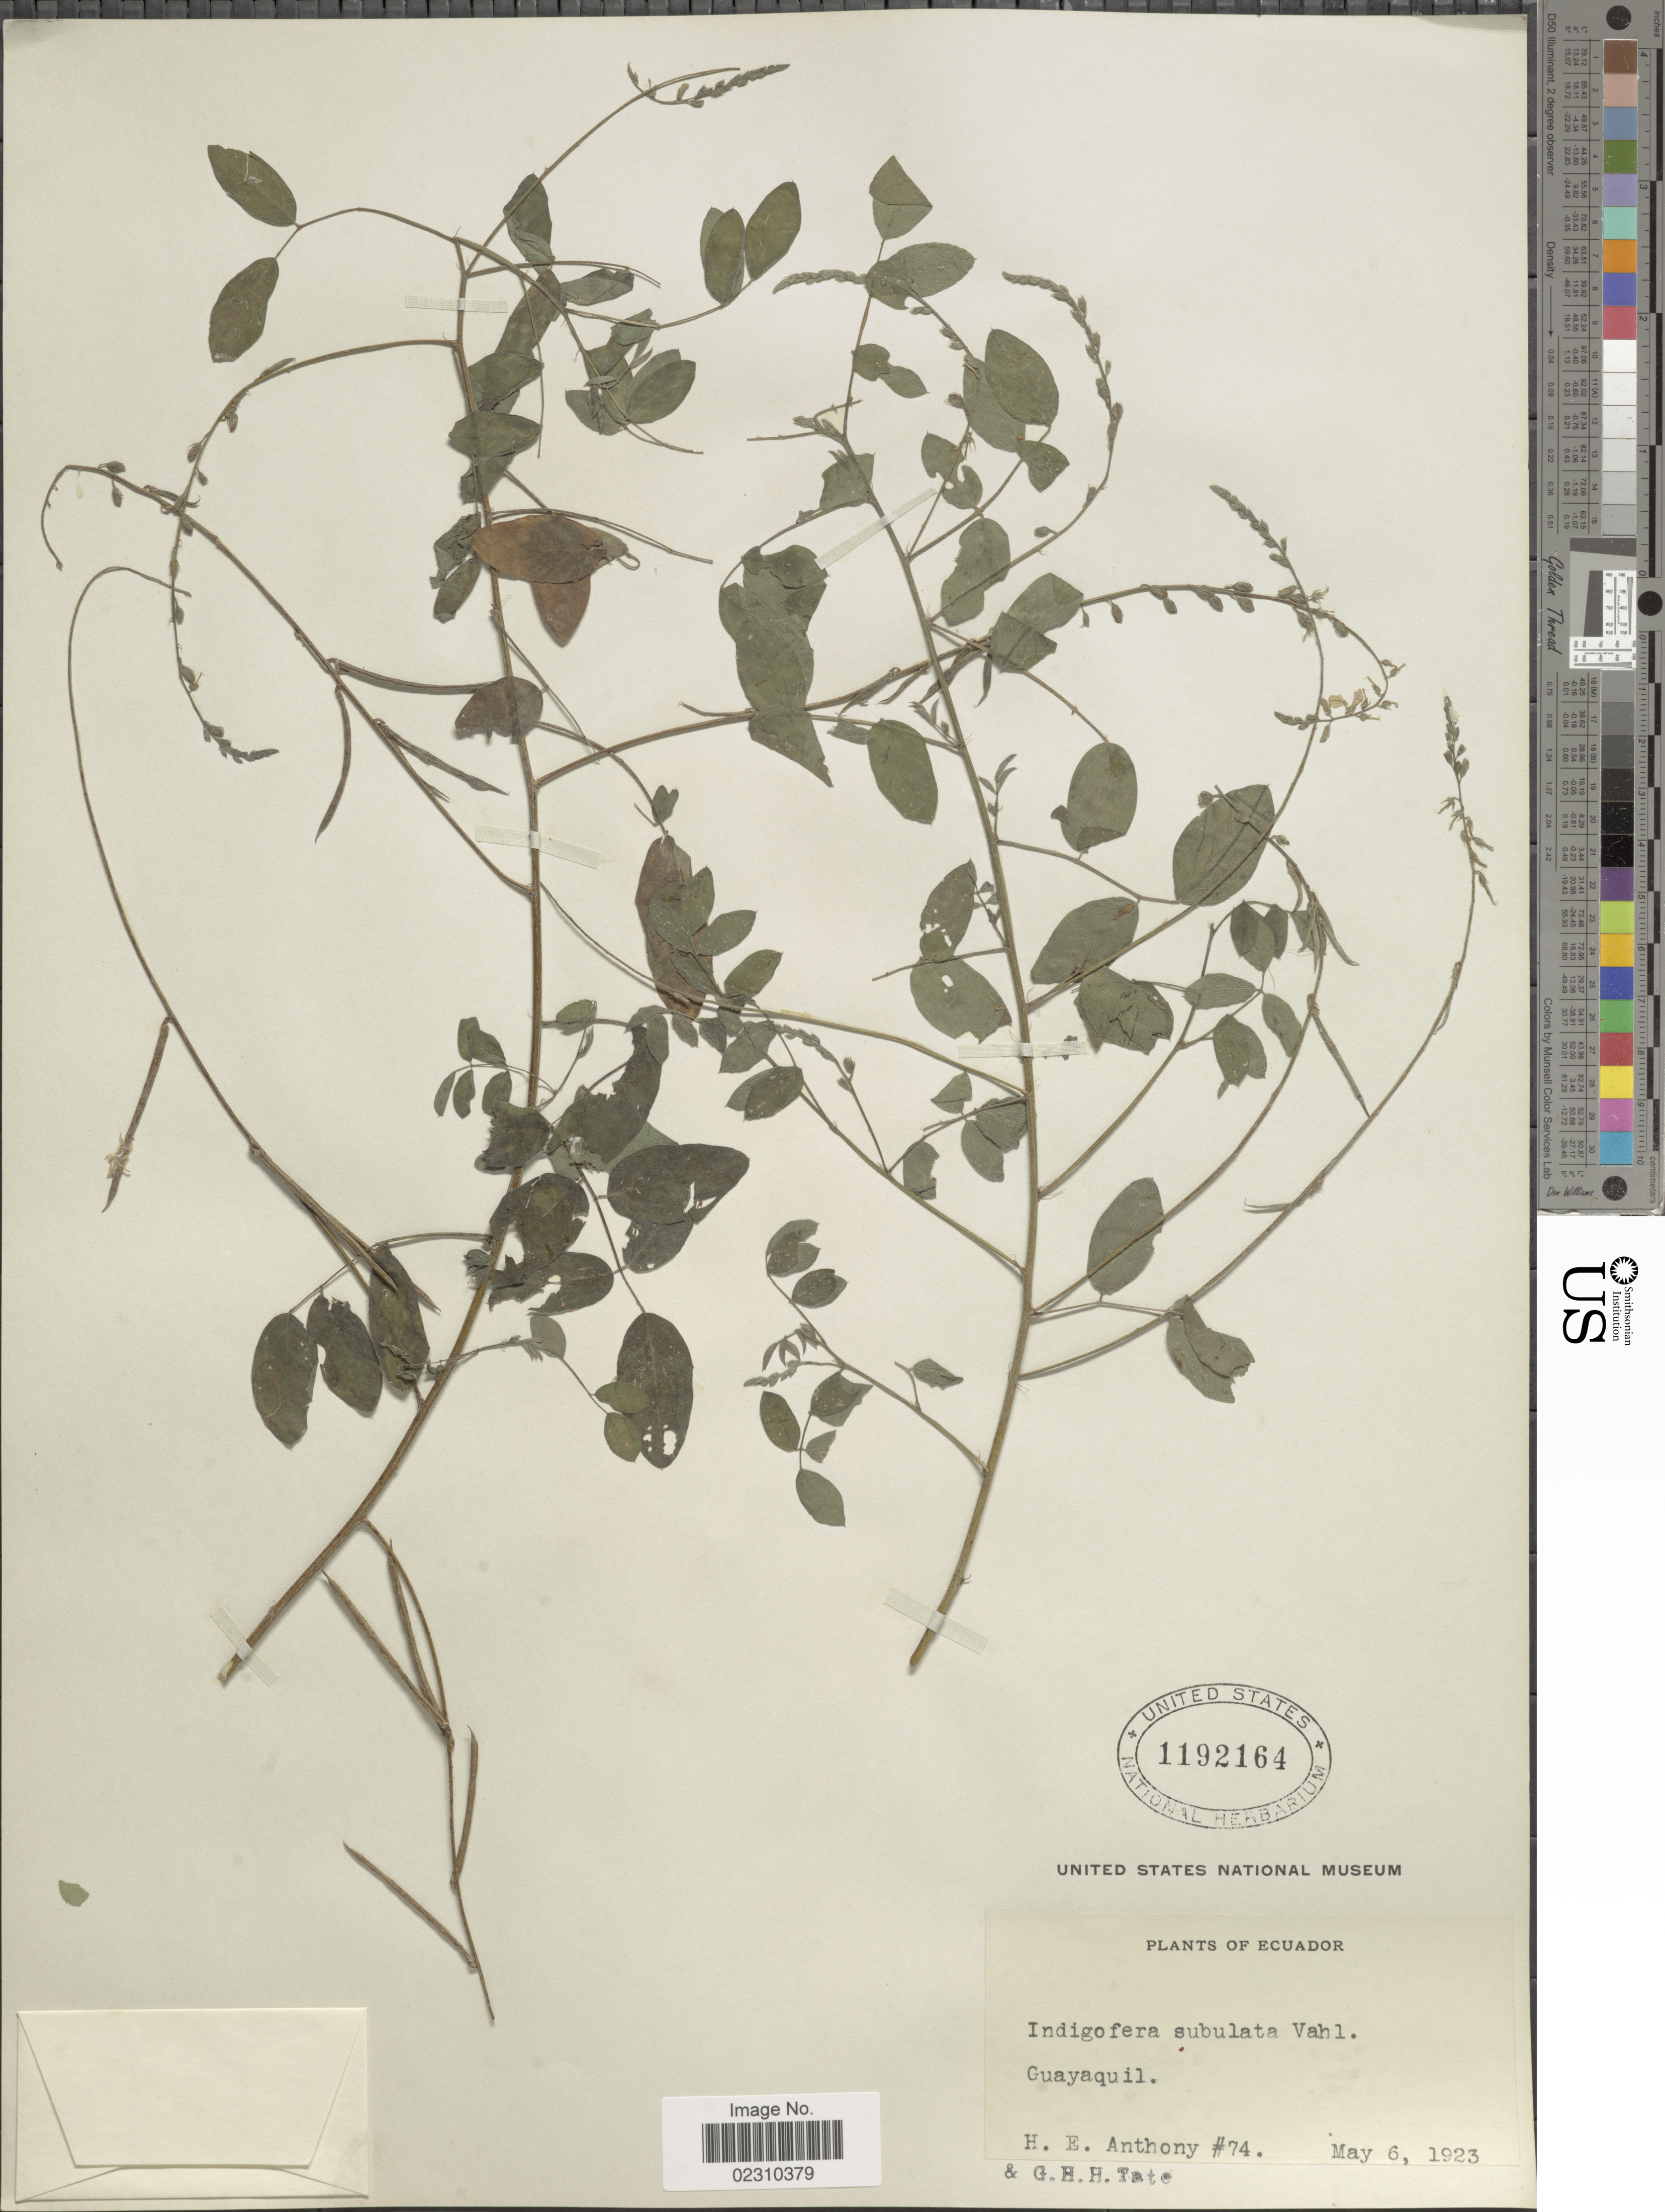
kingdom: Plantae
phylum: Tracheophyta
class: Magnoliopsida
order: Fabales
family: Fabaceae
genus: Indigofera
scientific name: Indigofera mucronata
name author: Lam.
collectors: A. Hamilton & G. H. H.Tate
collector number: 74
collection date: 1923-05-06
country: Ecuador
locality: Guayaquil,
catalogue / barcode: US 1192164